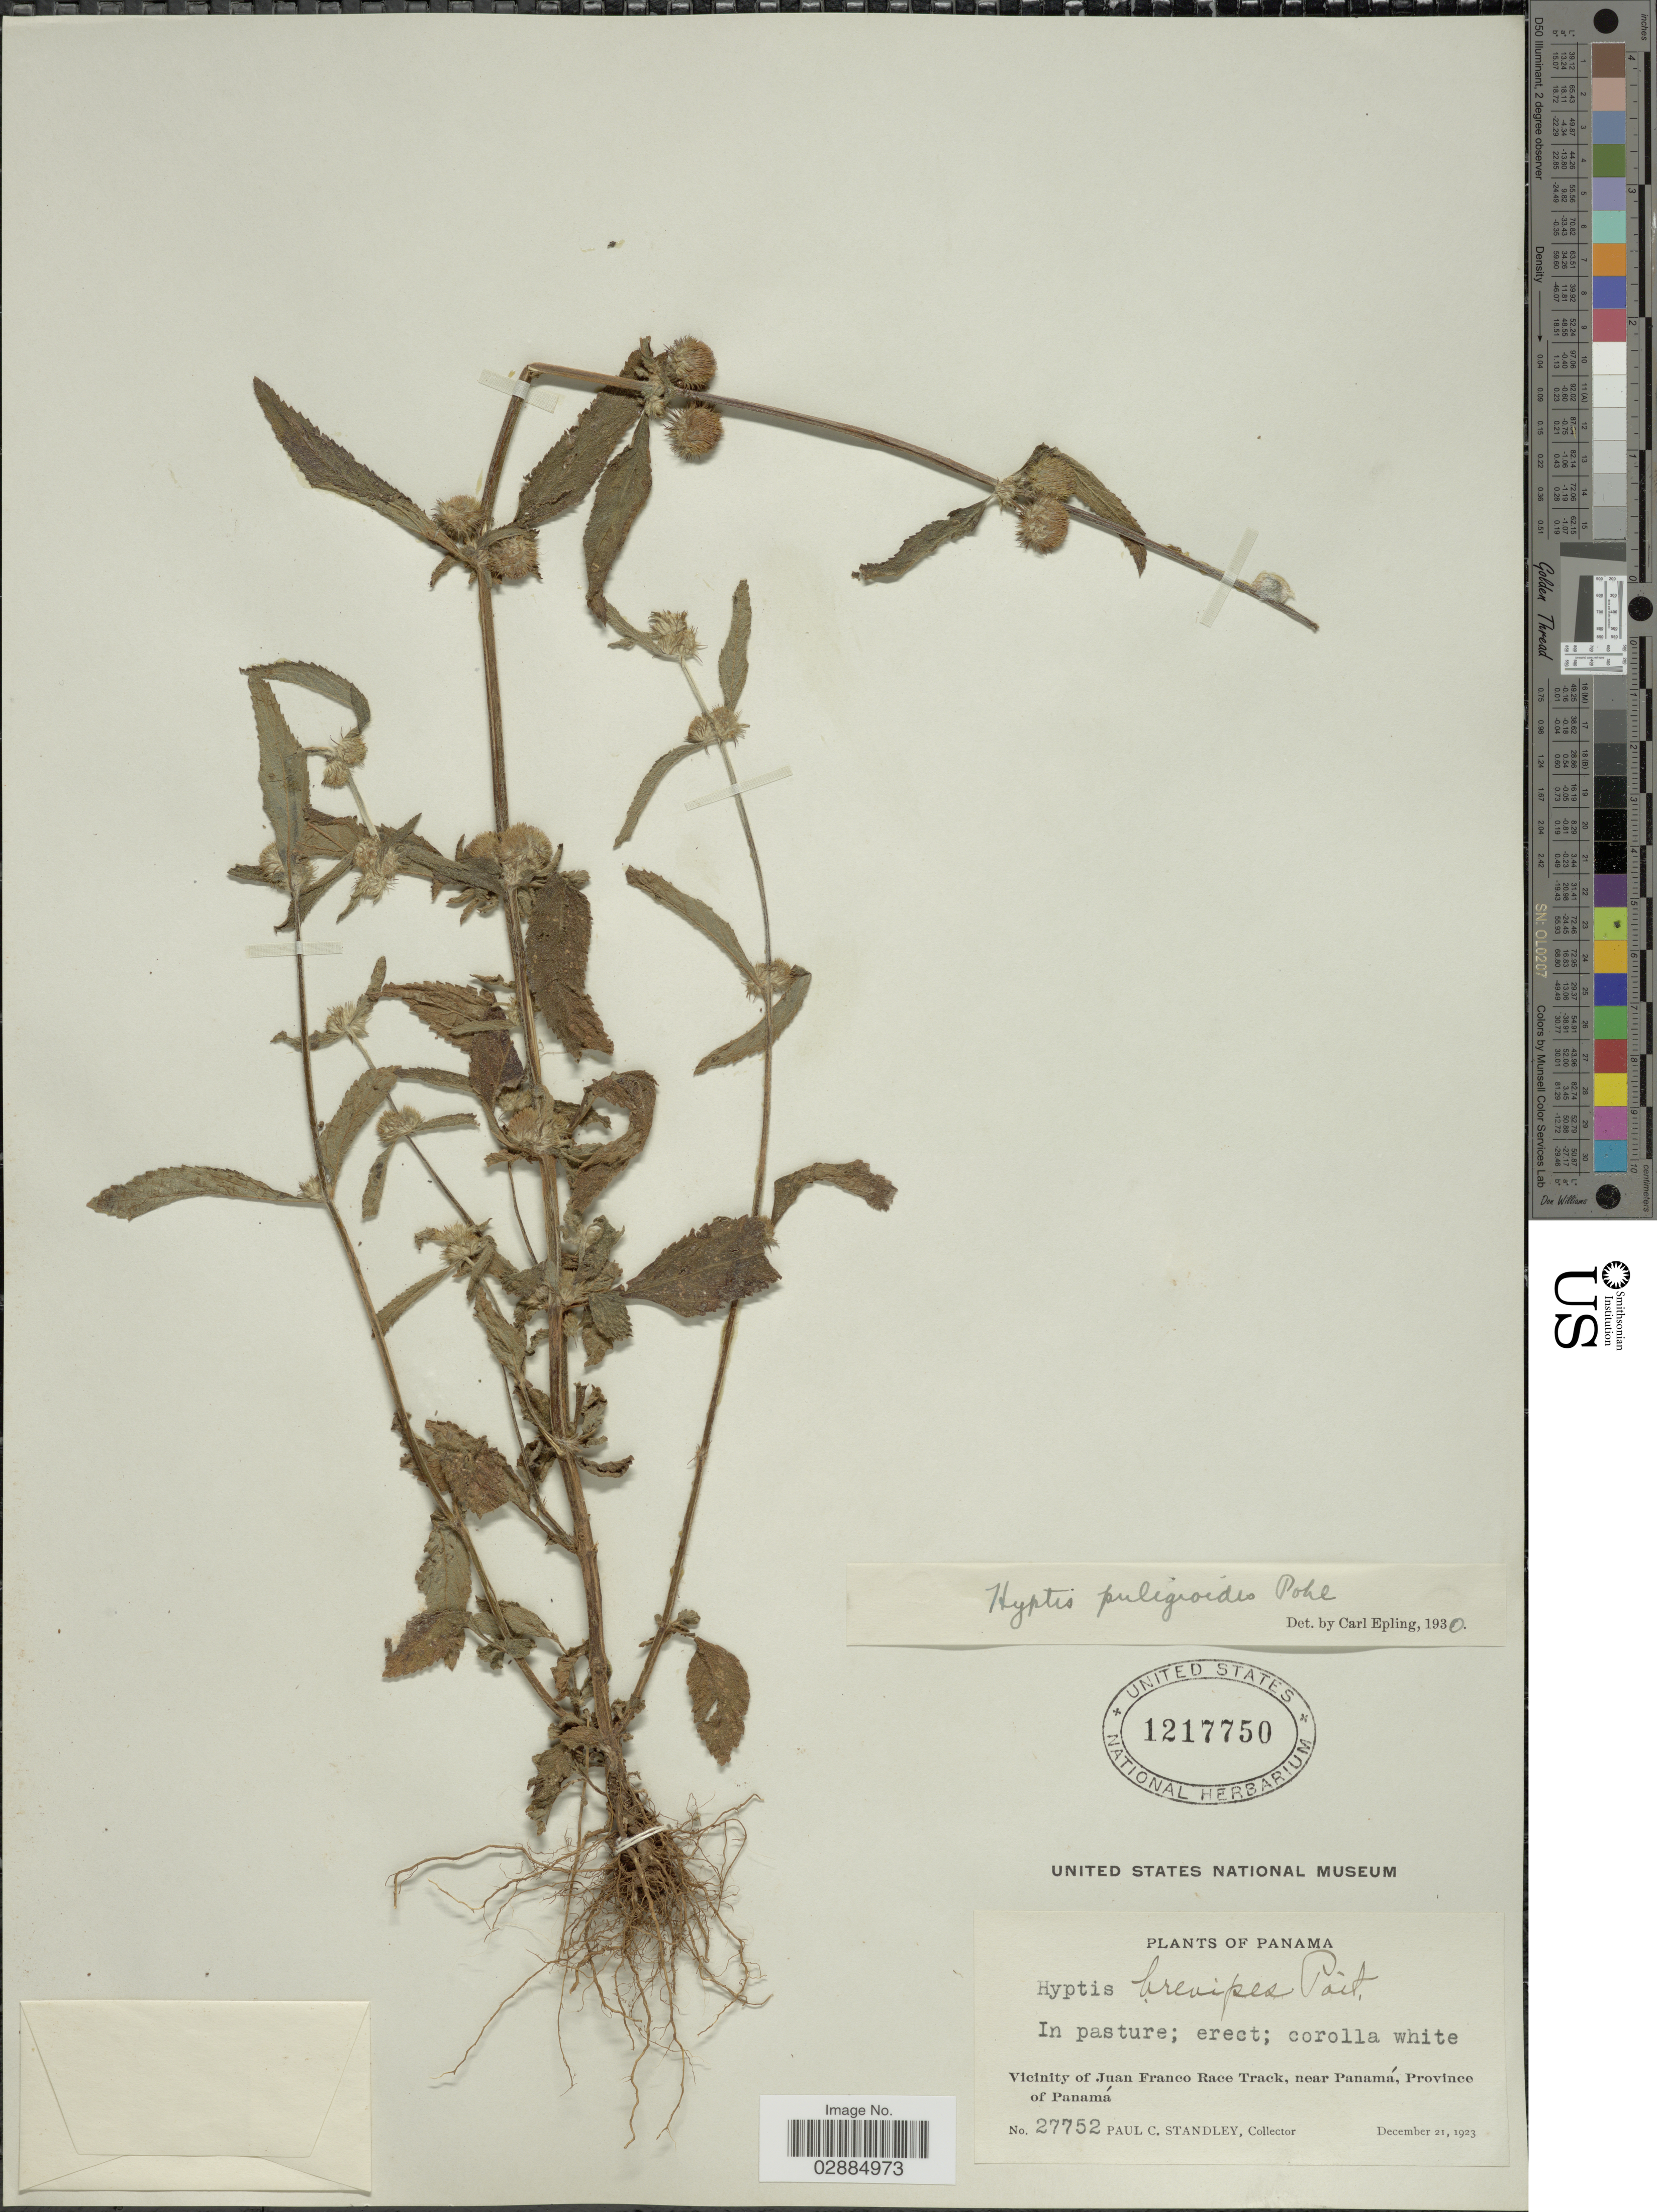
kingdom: Plantae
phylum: Tracheophyta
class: Magnoliopsida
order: Lamiales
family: Lamiaceae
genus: Hyptis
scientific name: Hyptis pulegioides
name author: Pohl ex Benth.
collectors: P. C. Standley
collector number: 27752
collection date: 1923-12-21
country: Panama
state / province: Panamá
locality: Vicinity of Juan Franco Race Track, near Panamá, Province of Panamá.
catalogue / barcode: US 1217750